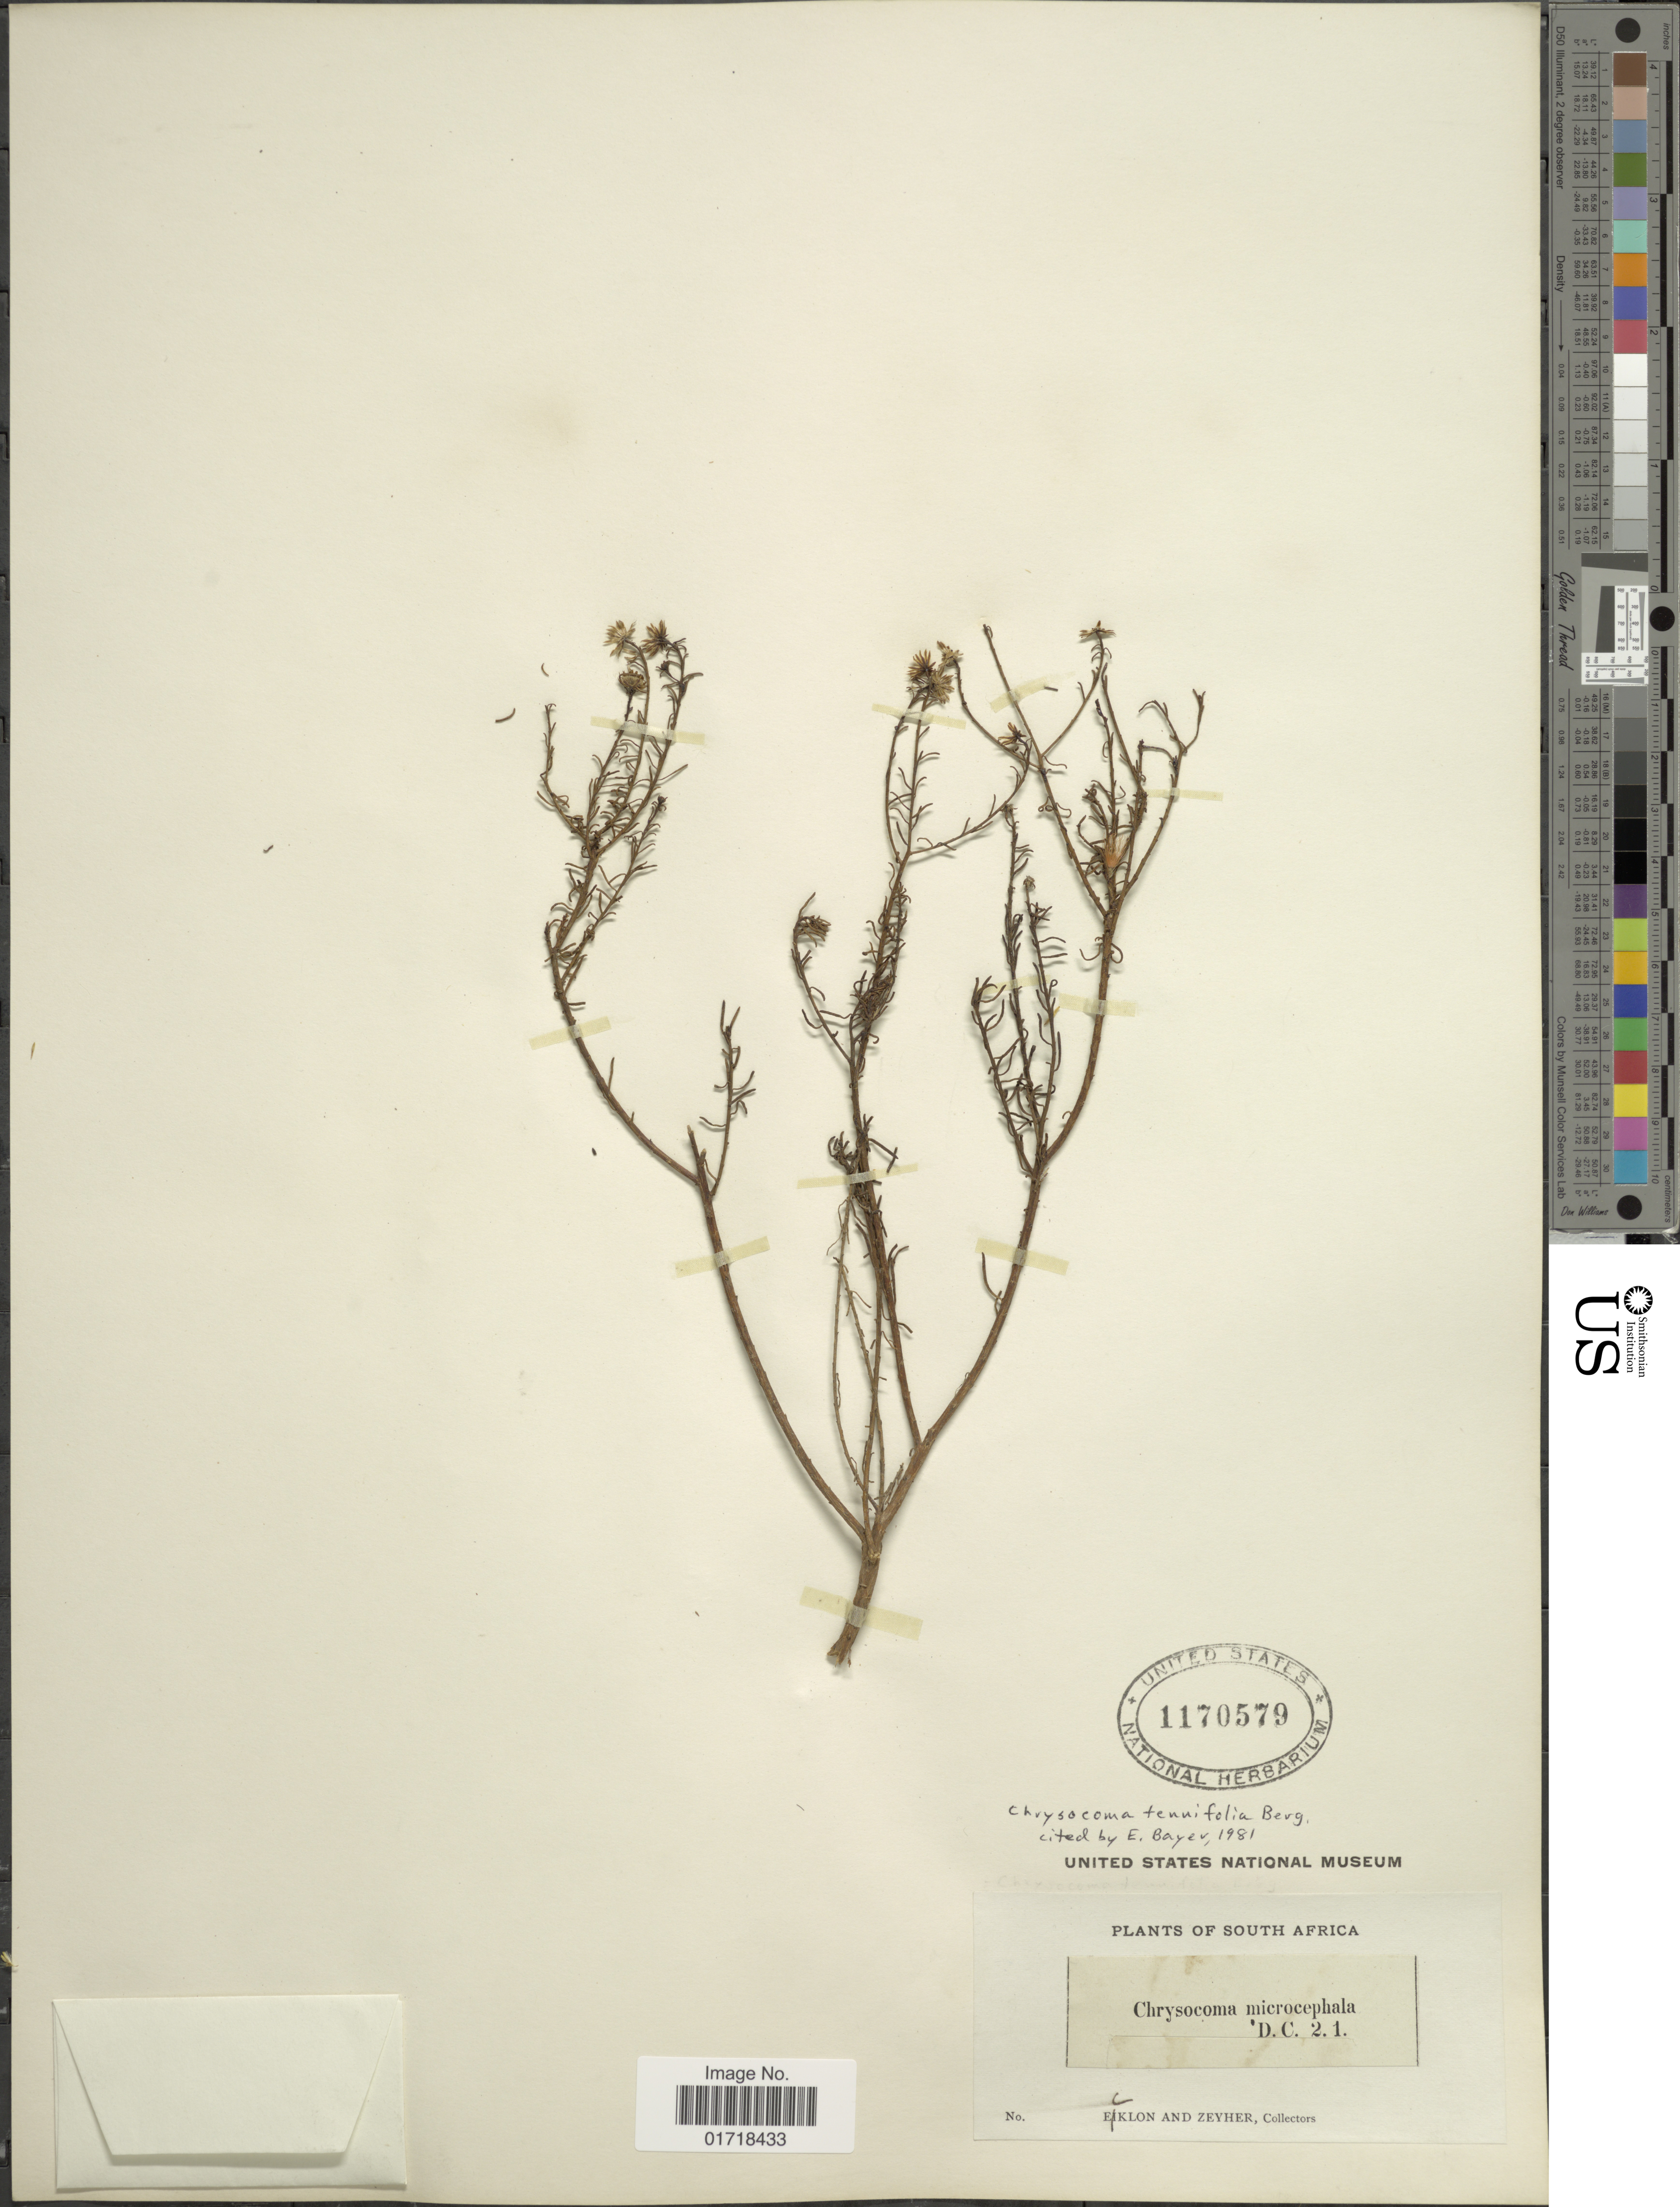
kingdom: Plantae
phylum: Tracheophyta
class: Magnoliopsida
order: Asterales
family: Asteraceae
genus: Chrysocoma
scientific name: Chrysocoma tenuifolia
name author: P.J. Bergius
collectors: -. Ecklon & -. Zeyher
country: South Africa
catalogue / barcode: US 1170579